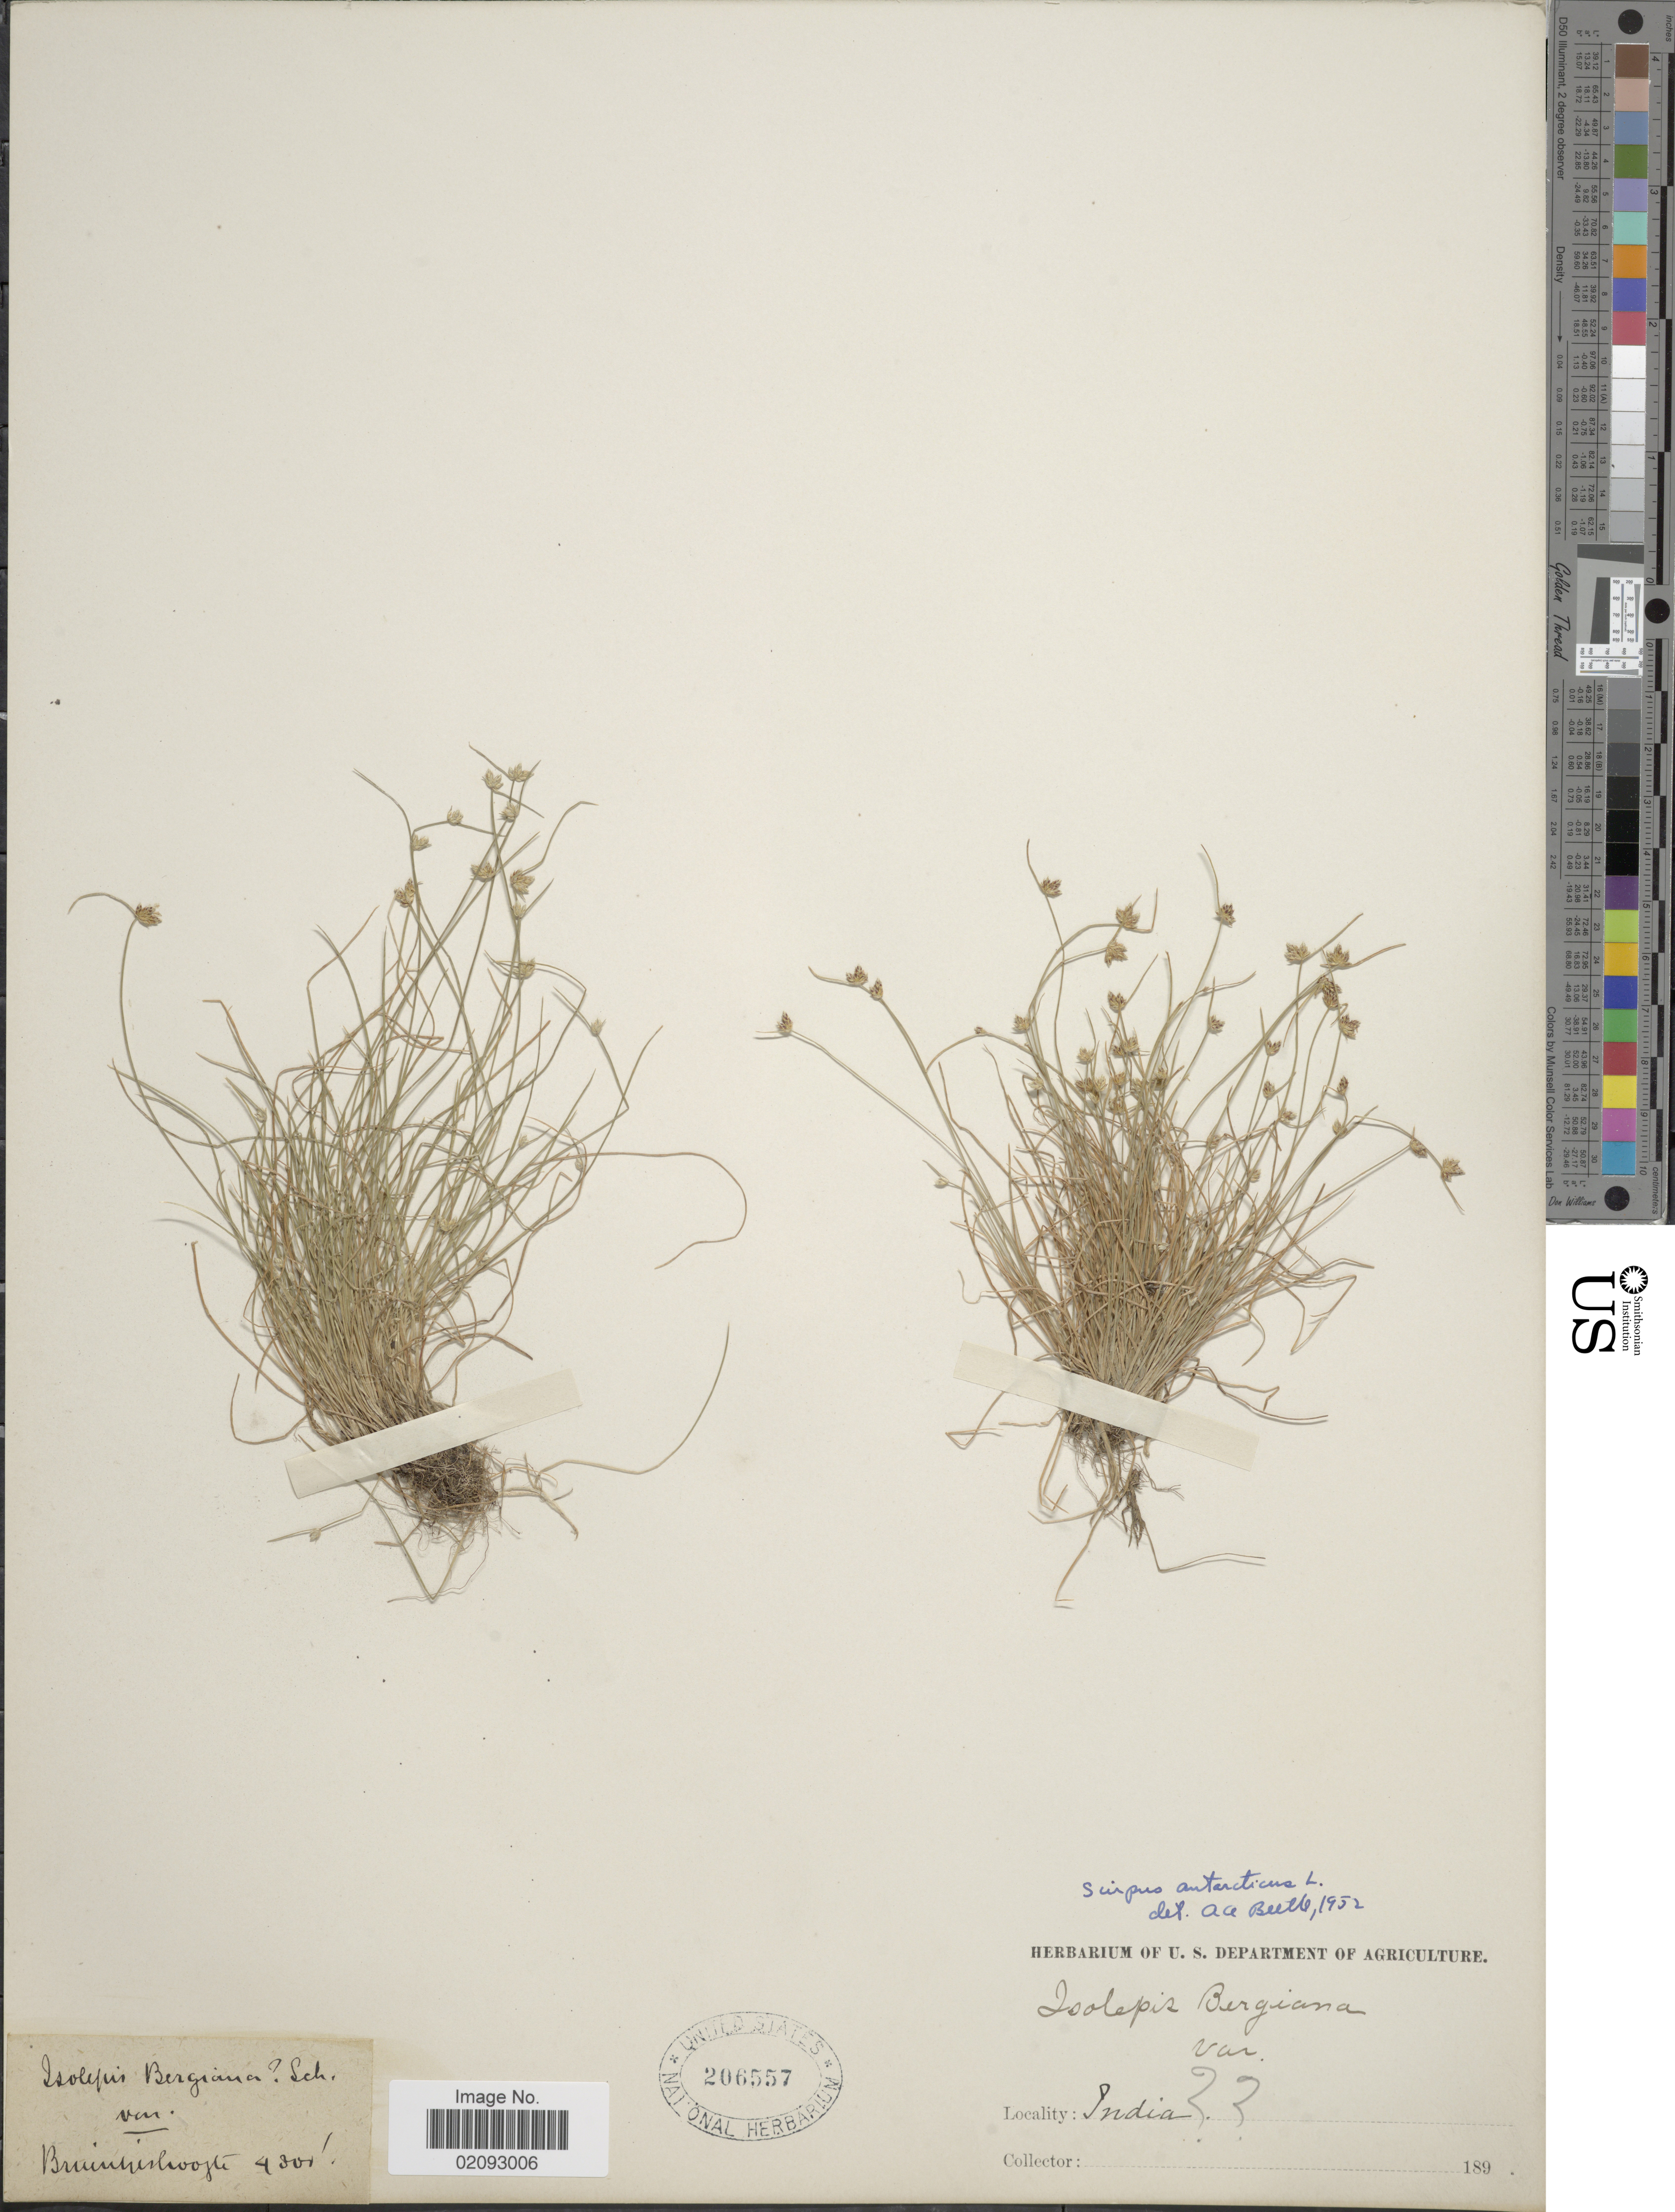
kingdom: Plantae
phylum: Tracheophyta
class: Liliopsida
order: Poales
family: Cyperaceae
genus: Ficinia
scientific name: Ficinia marginata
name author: (Thunb.) Fourc.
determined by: Strong, Mark T., (BOT), Smithsonian Institution - National Museum of Natural History (UNITED STATES)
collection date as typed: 189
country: South Africa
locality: Bruintjieshoogte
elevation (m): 1311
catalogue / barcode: US 206557